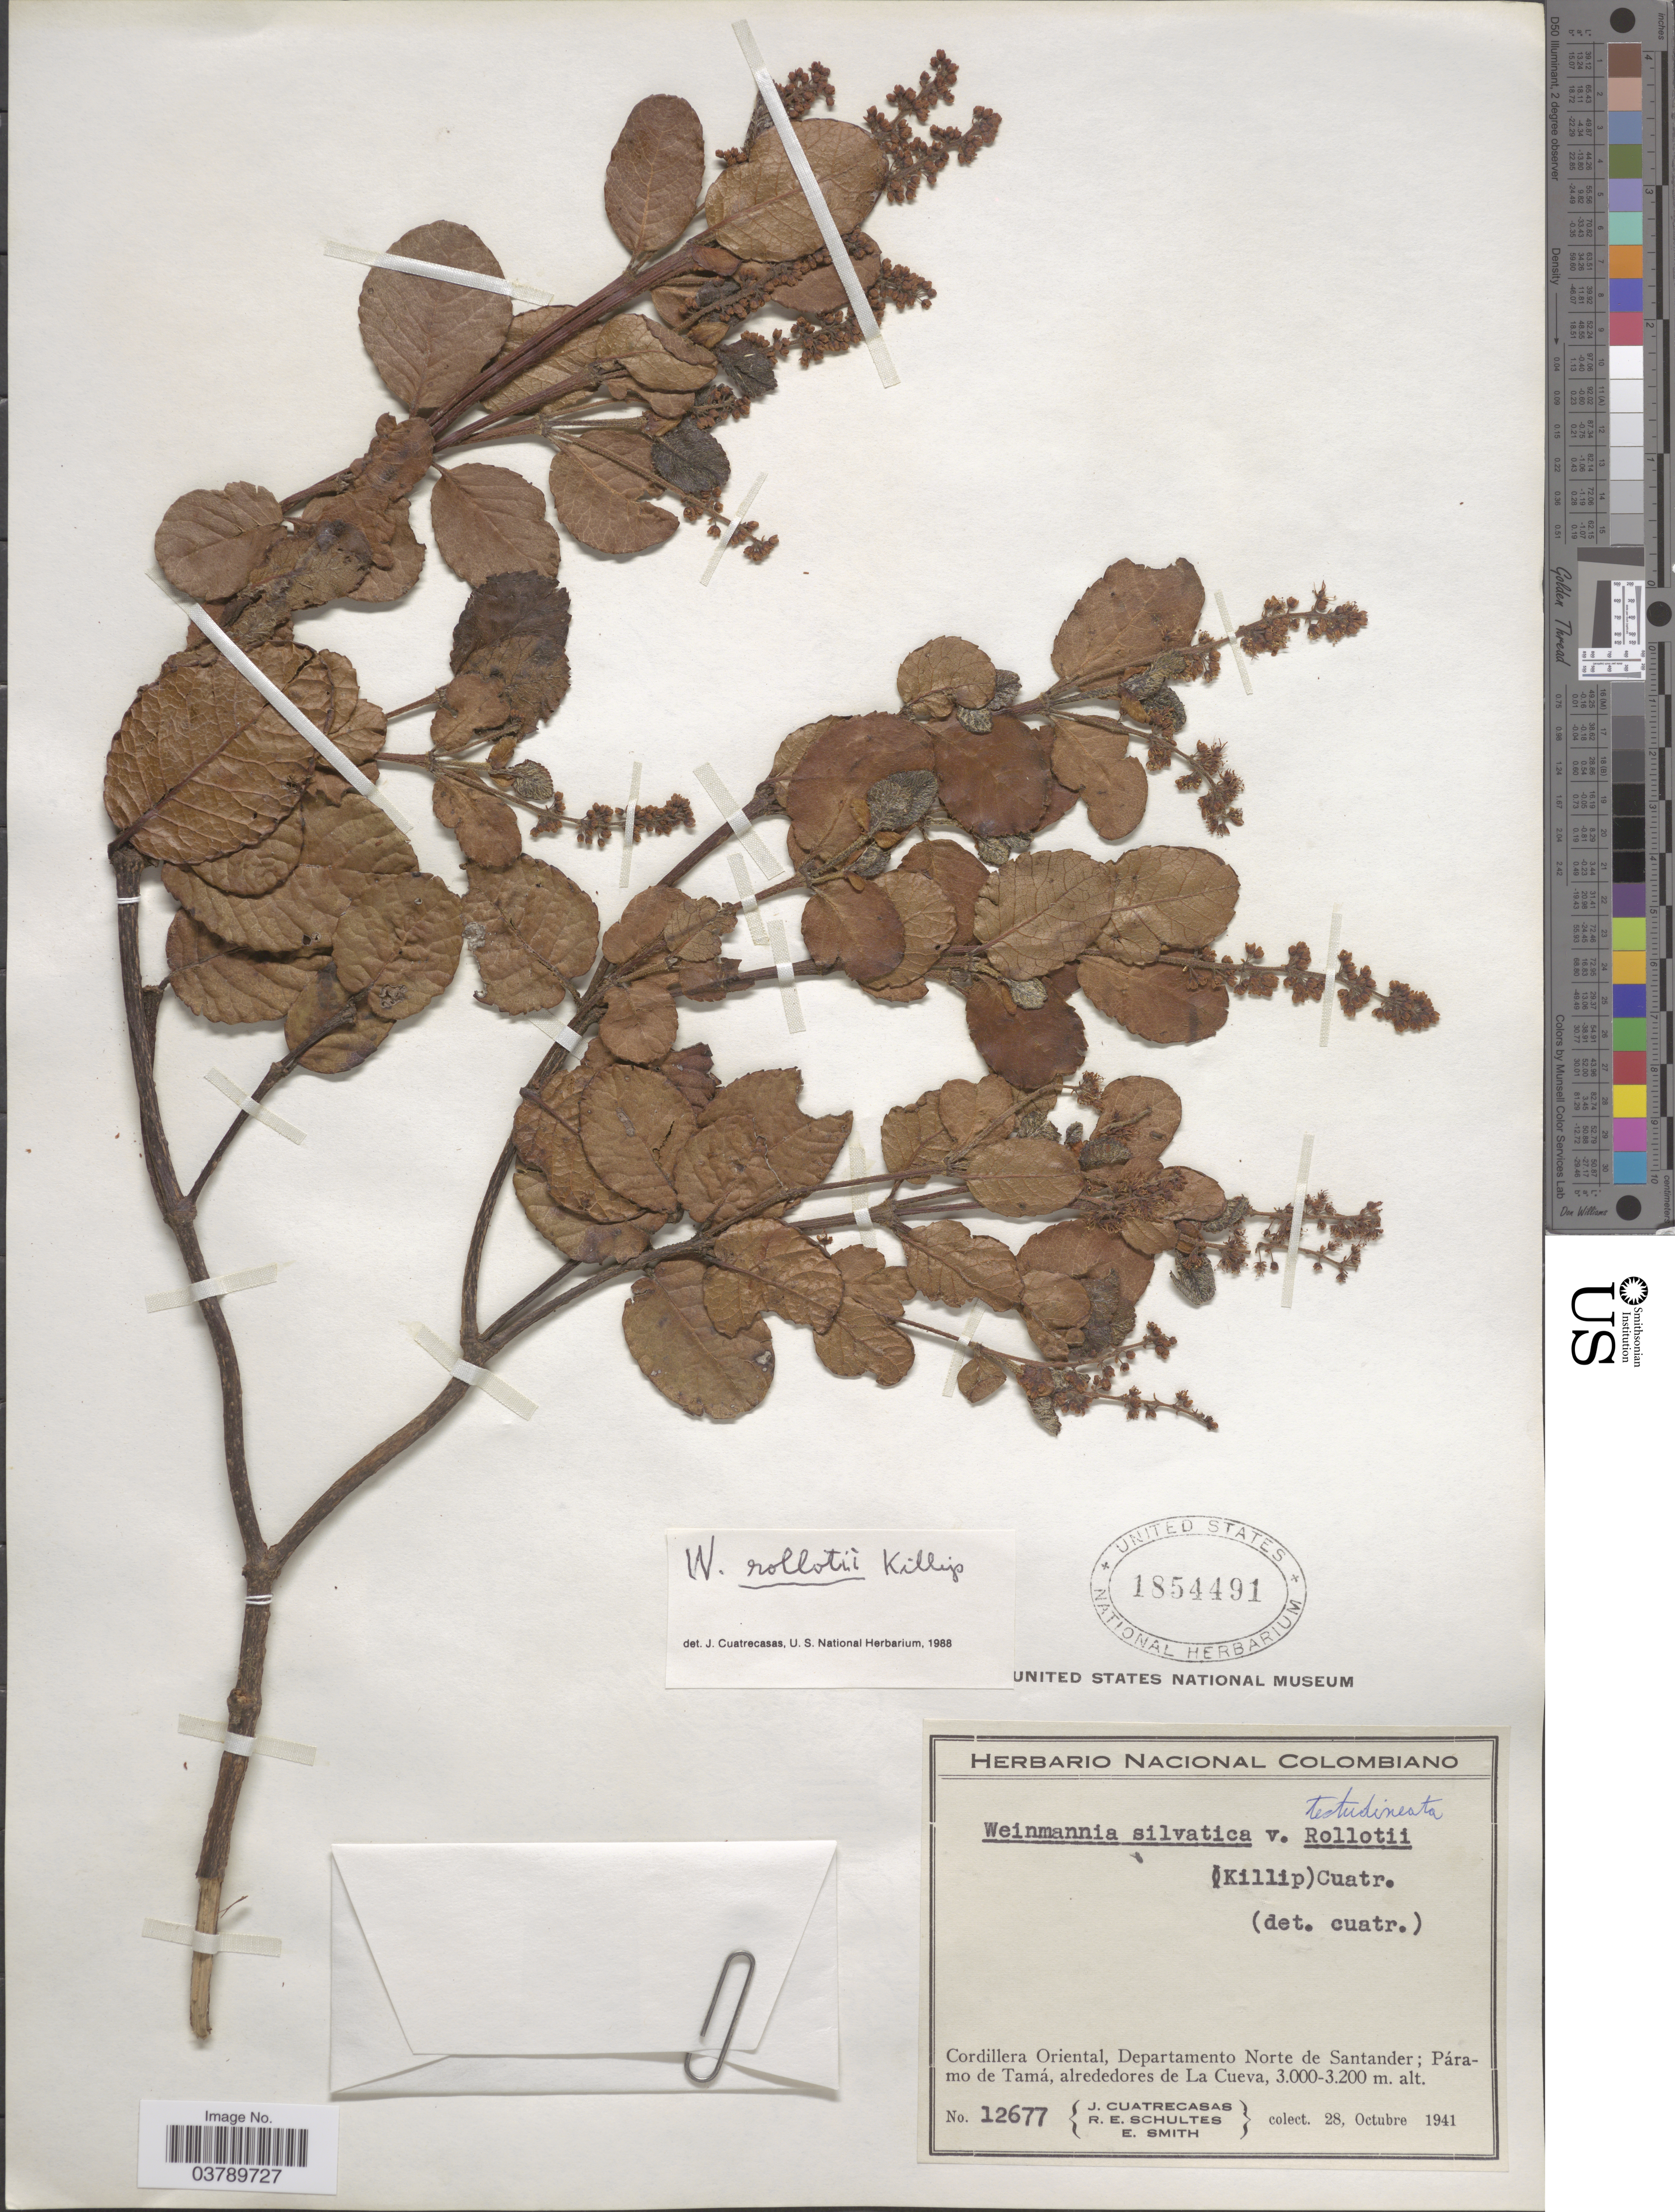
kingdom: Plantae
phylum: Tracheophyta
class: Magnoliopsida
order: Oxalidales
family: Cunoniaceae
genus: Weinmannia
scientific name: Weinmannia rollottii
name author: Killip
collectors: J. Cuatrecasas, R. E. Schultes & E. Smith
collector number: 12677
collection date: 1941-10-28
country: Colombia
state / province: Norte de Santander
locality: Cordillera Oriental, Departamento Norte de Santander; Páramo de Tamá, alrededores de La Cueva.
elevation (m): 3000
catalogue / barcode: US 1854491